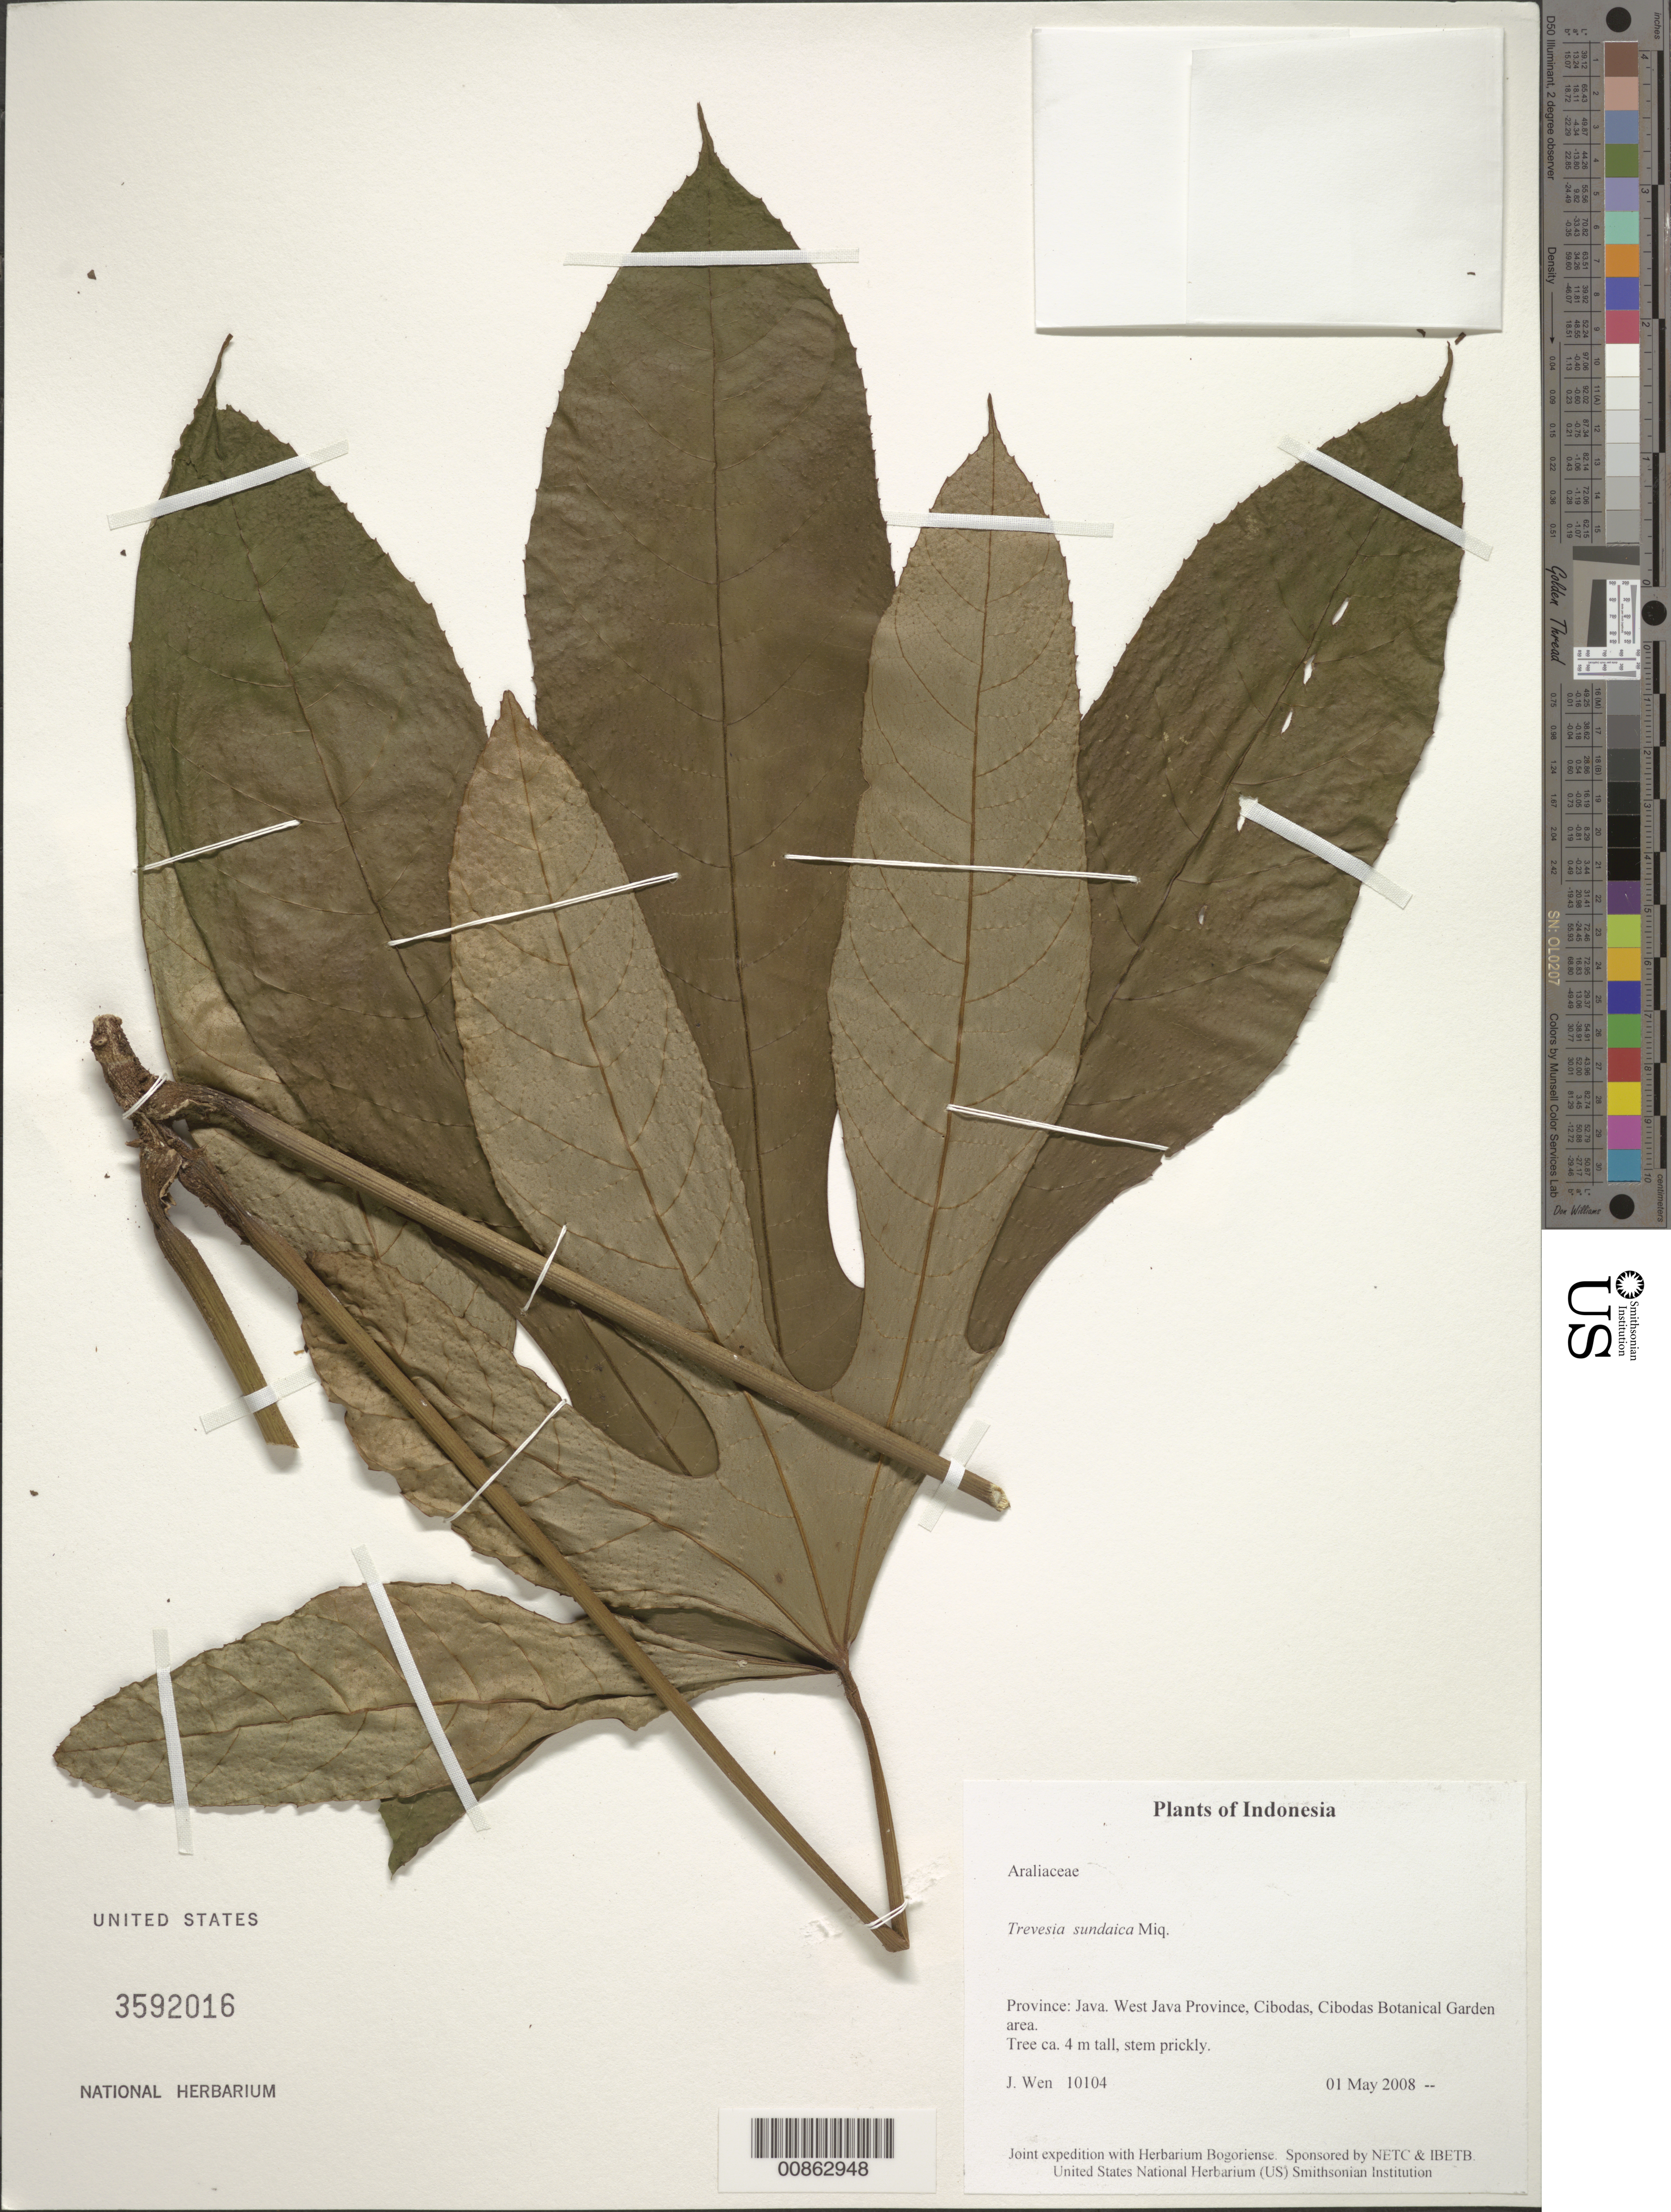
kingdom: Plantae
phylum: Tracheophyta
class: Magnoliopsida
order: Apiales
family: Araliaceae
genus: Trevesia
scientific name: Trevesia sundaica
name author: Miq.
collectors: J. Wen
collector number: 10104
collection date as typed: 01 May 2008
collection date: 2008-05-01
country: Indonesia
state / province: Java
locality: West Java Province, Cibodas, Cibodas Botanical Garden area.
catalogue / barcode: US 3592016